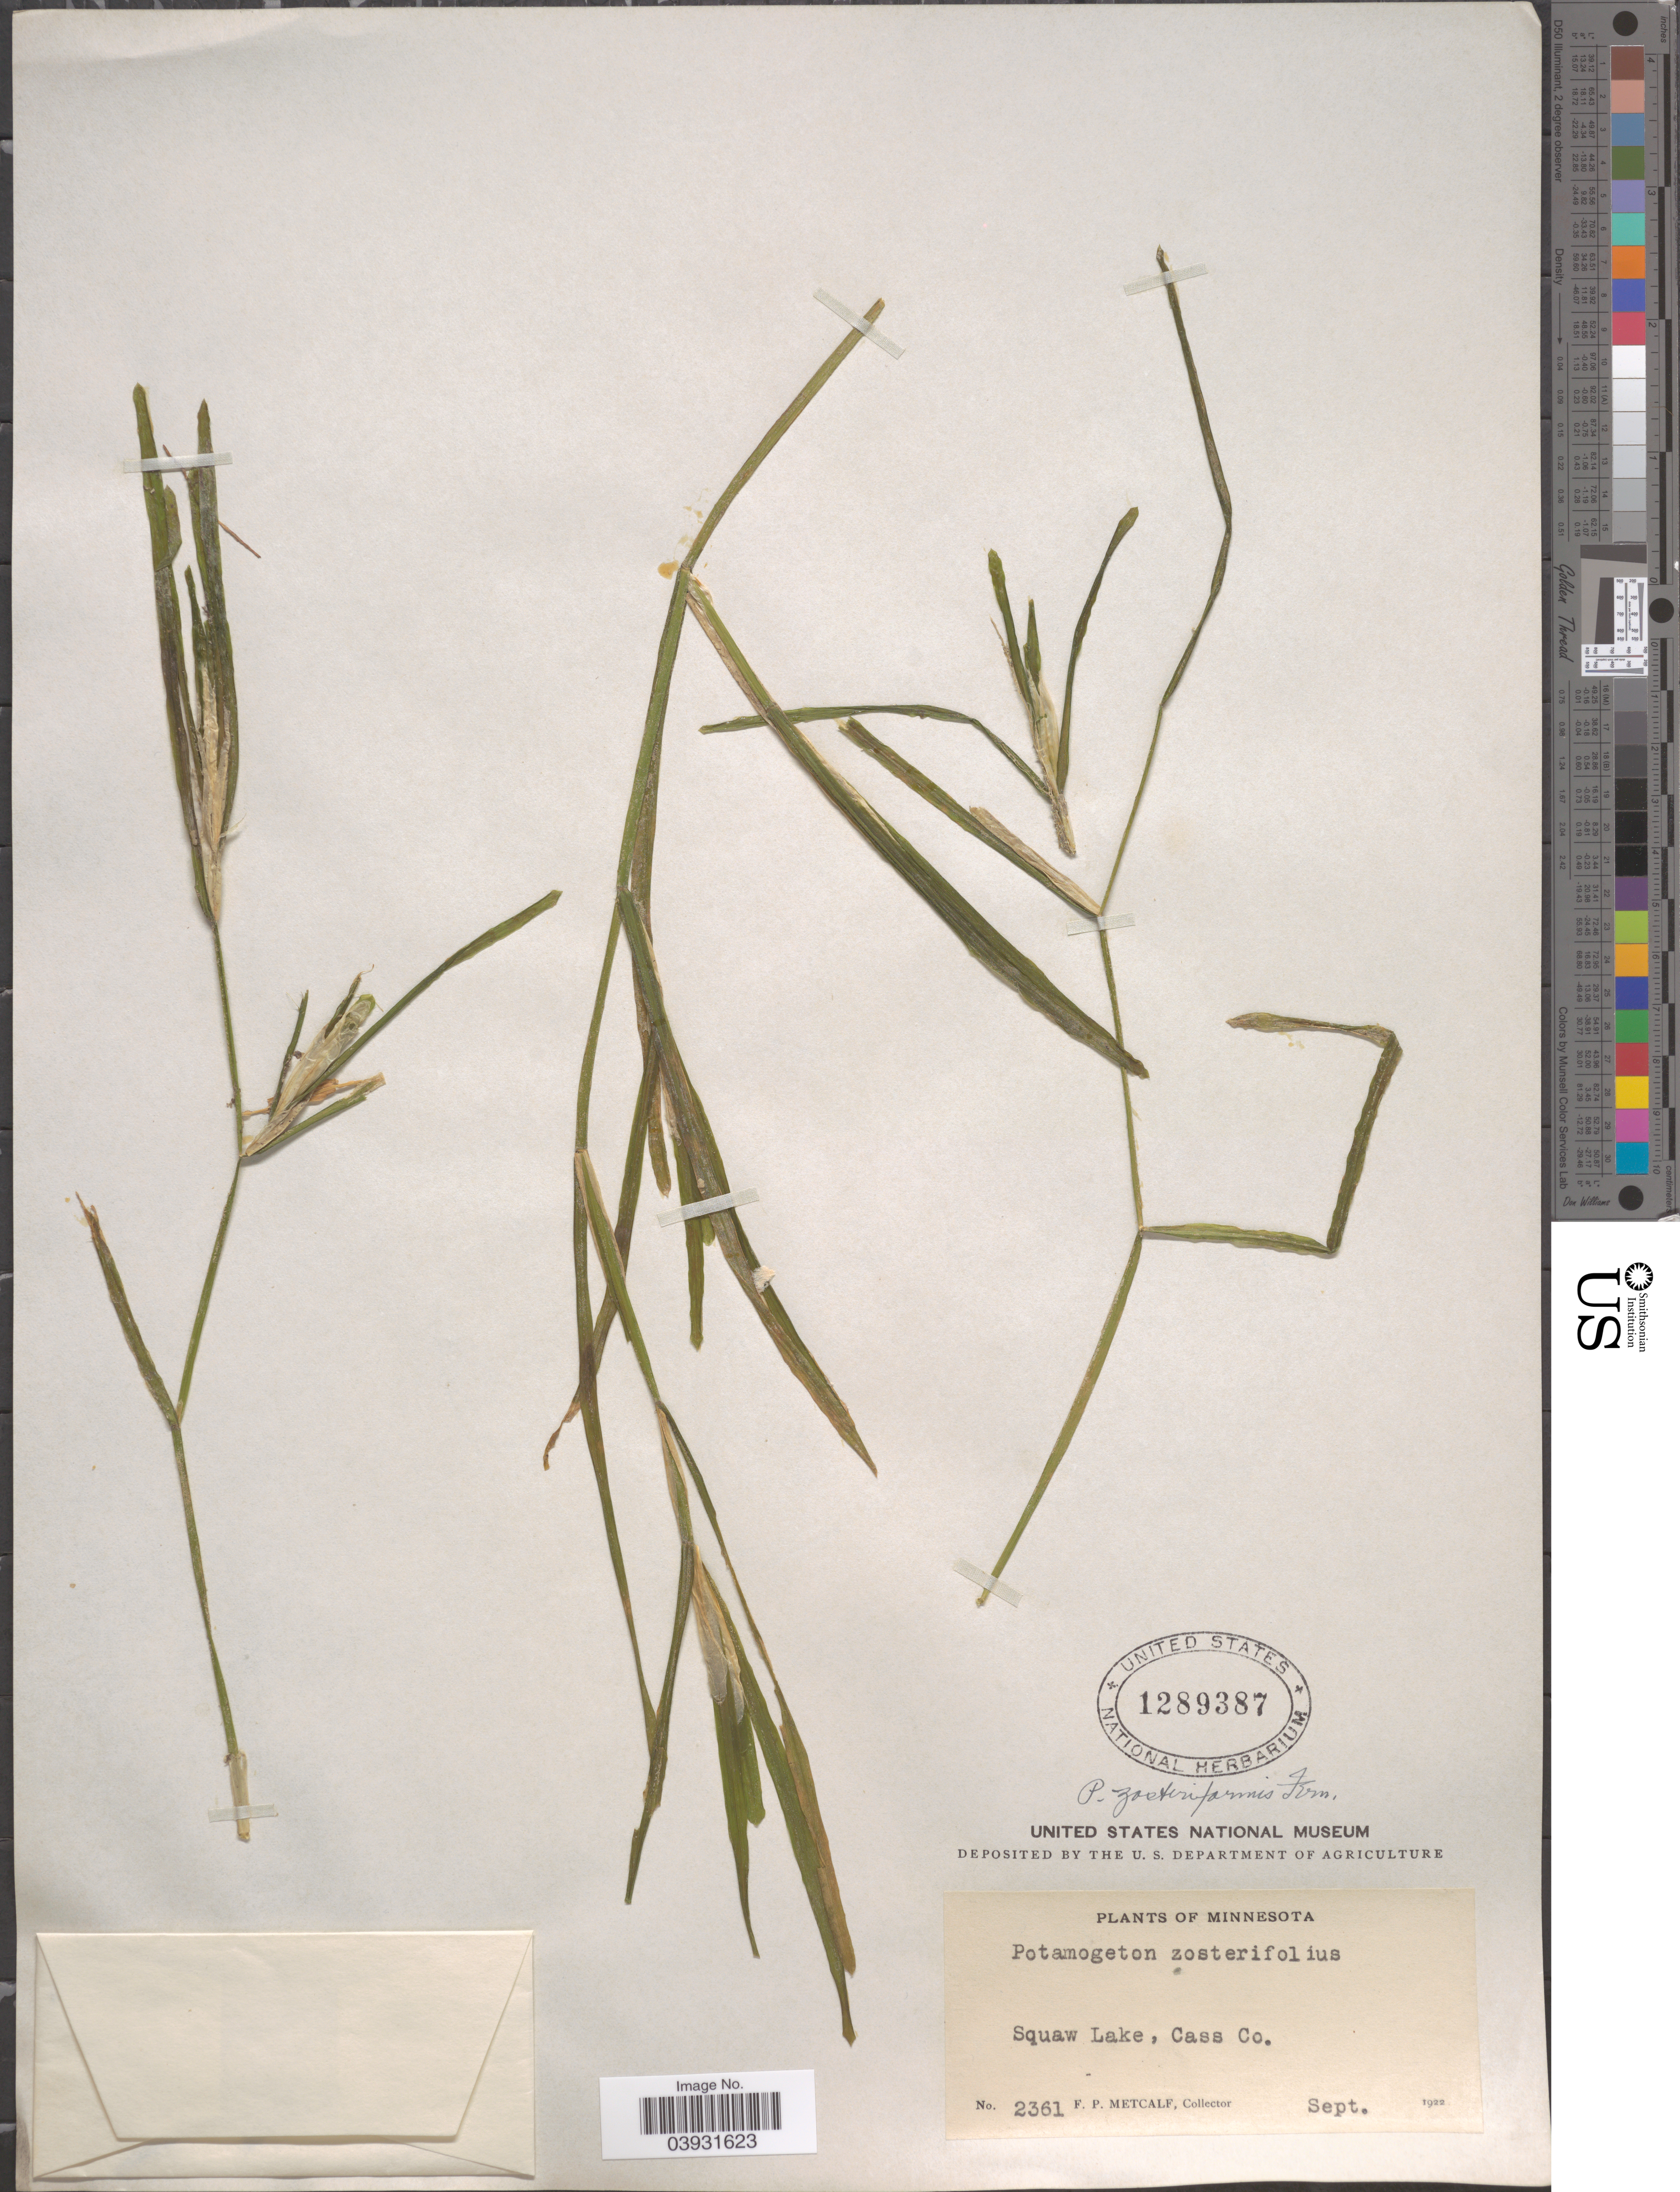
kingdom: Plantae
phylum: Tracheophyta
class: Liliopsida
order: Alismatales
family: Potamogetonaceae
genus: Potamogeton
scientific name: Potamogeton zosterifolius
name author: Schumach.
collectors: F. Metcalf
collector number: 2361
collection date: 1922-09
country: United States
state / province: Minnesota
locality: Squaw Lake, Cass Co.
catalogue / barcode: US 1289387